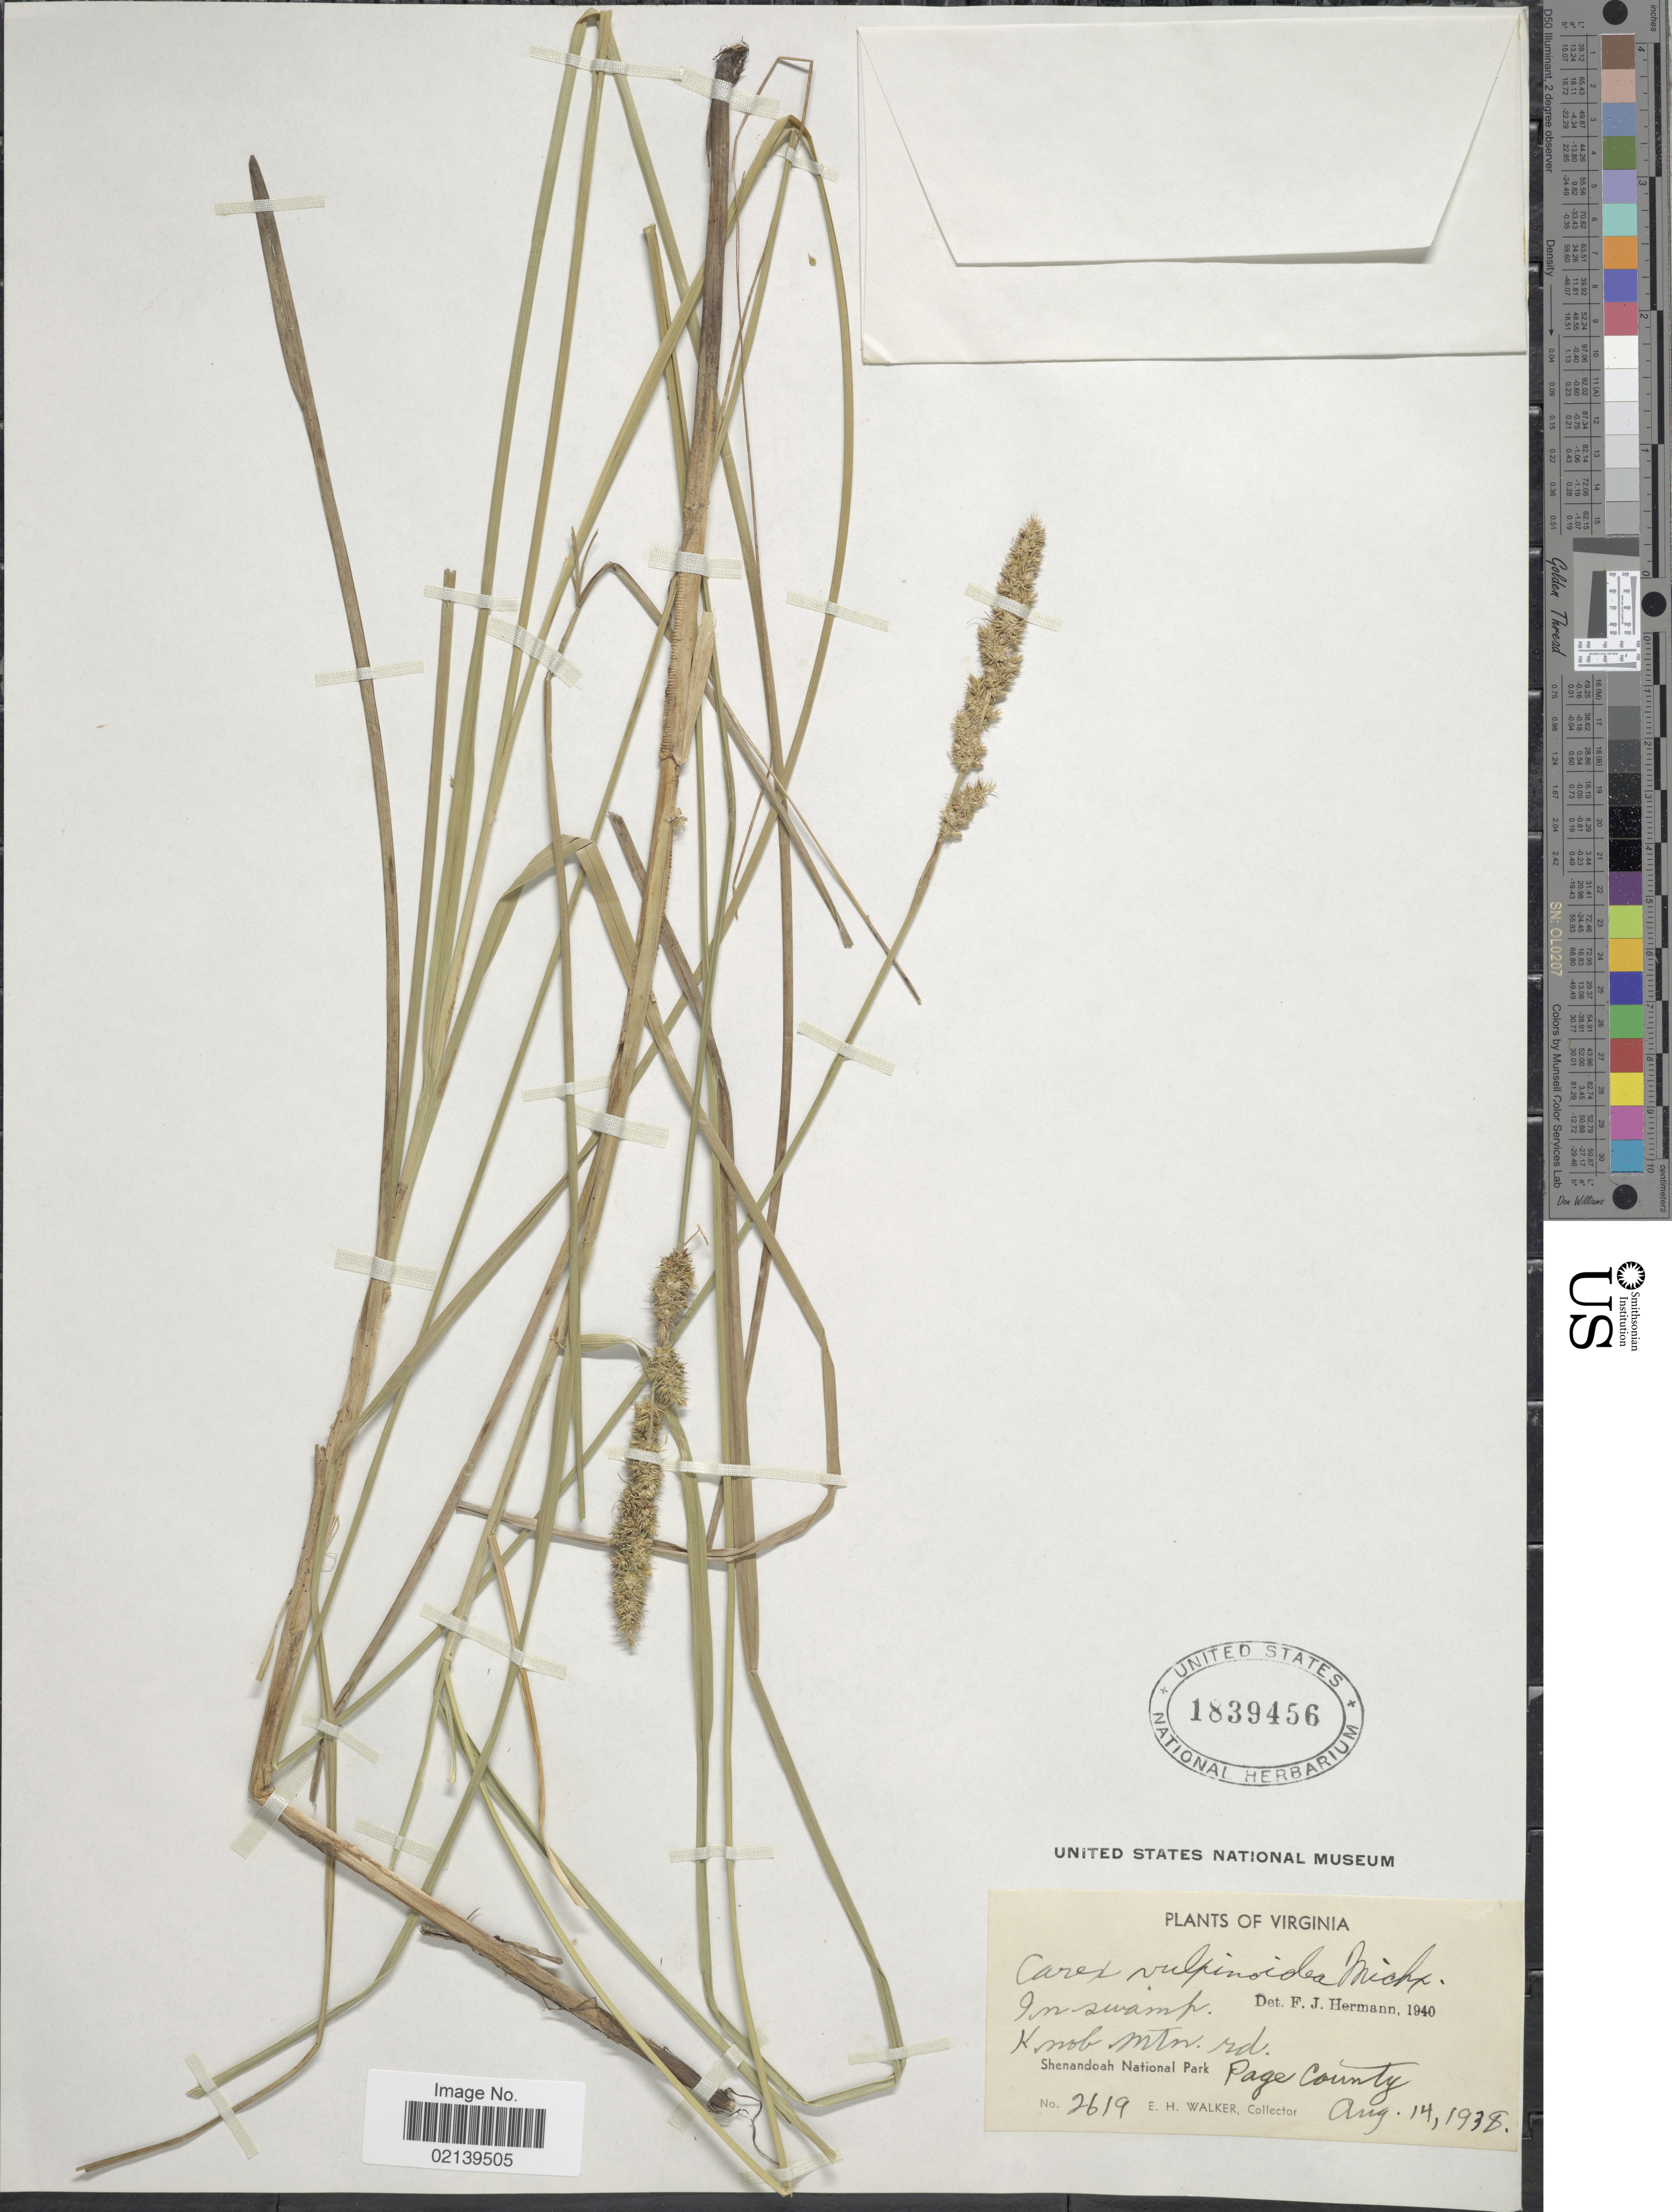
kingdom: Plantae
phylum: Tracheophyta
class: Liliopsida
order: Poales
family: Cyperaceae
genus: Carex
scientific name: Carex vulpinoidea Michx.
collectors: E. H. Walker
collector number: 2619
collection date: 1938-08-14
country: United States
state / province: Virginia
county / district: Page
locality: Shenandoah National Park, Page County, Knob Mtn. rd.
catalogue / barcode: US 1839456